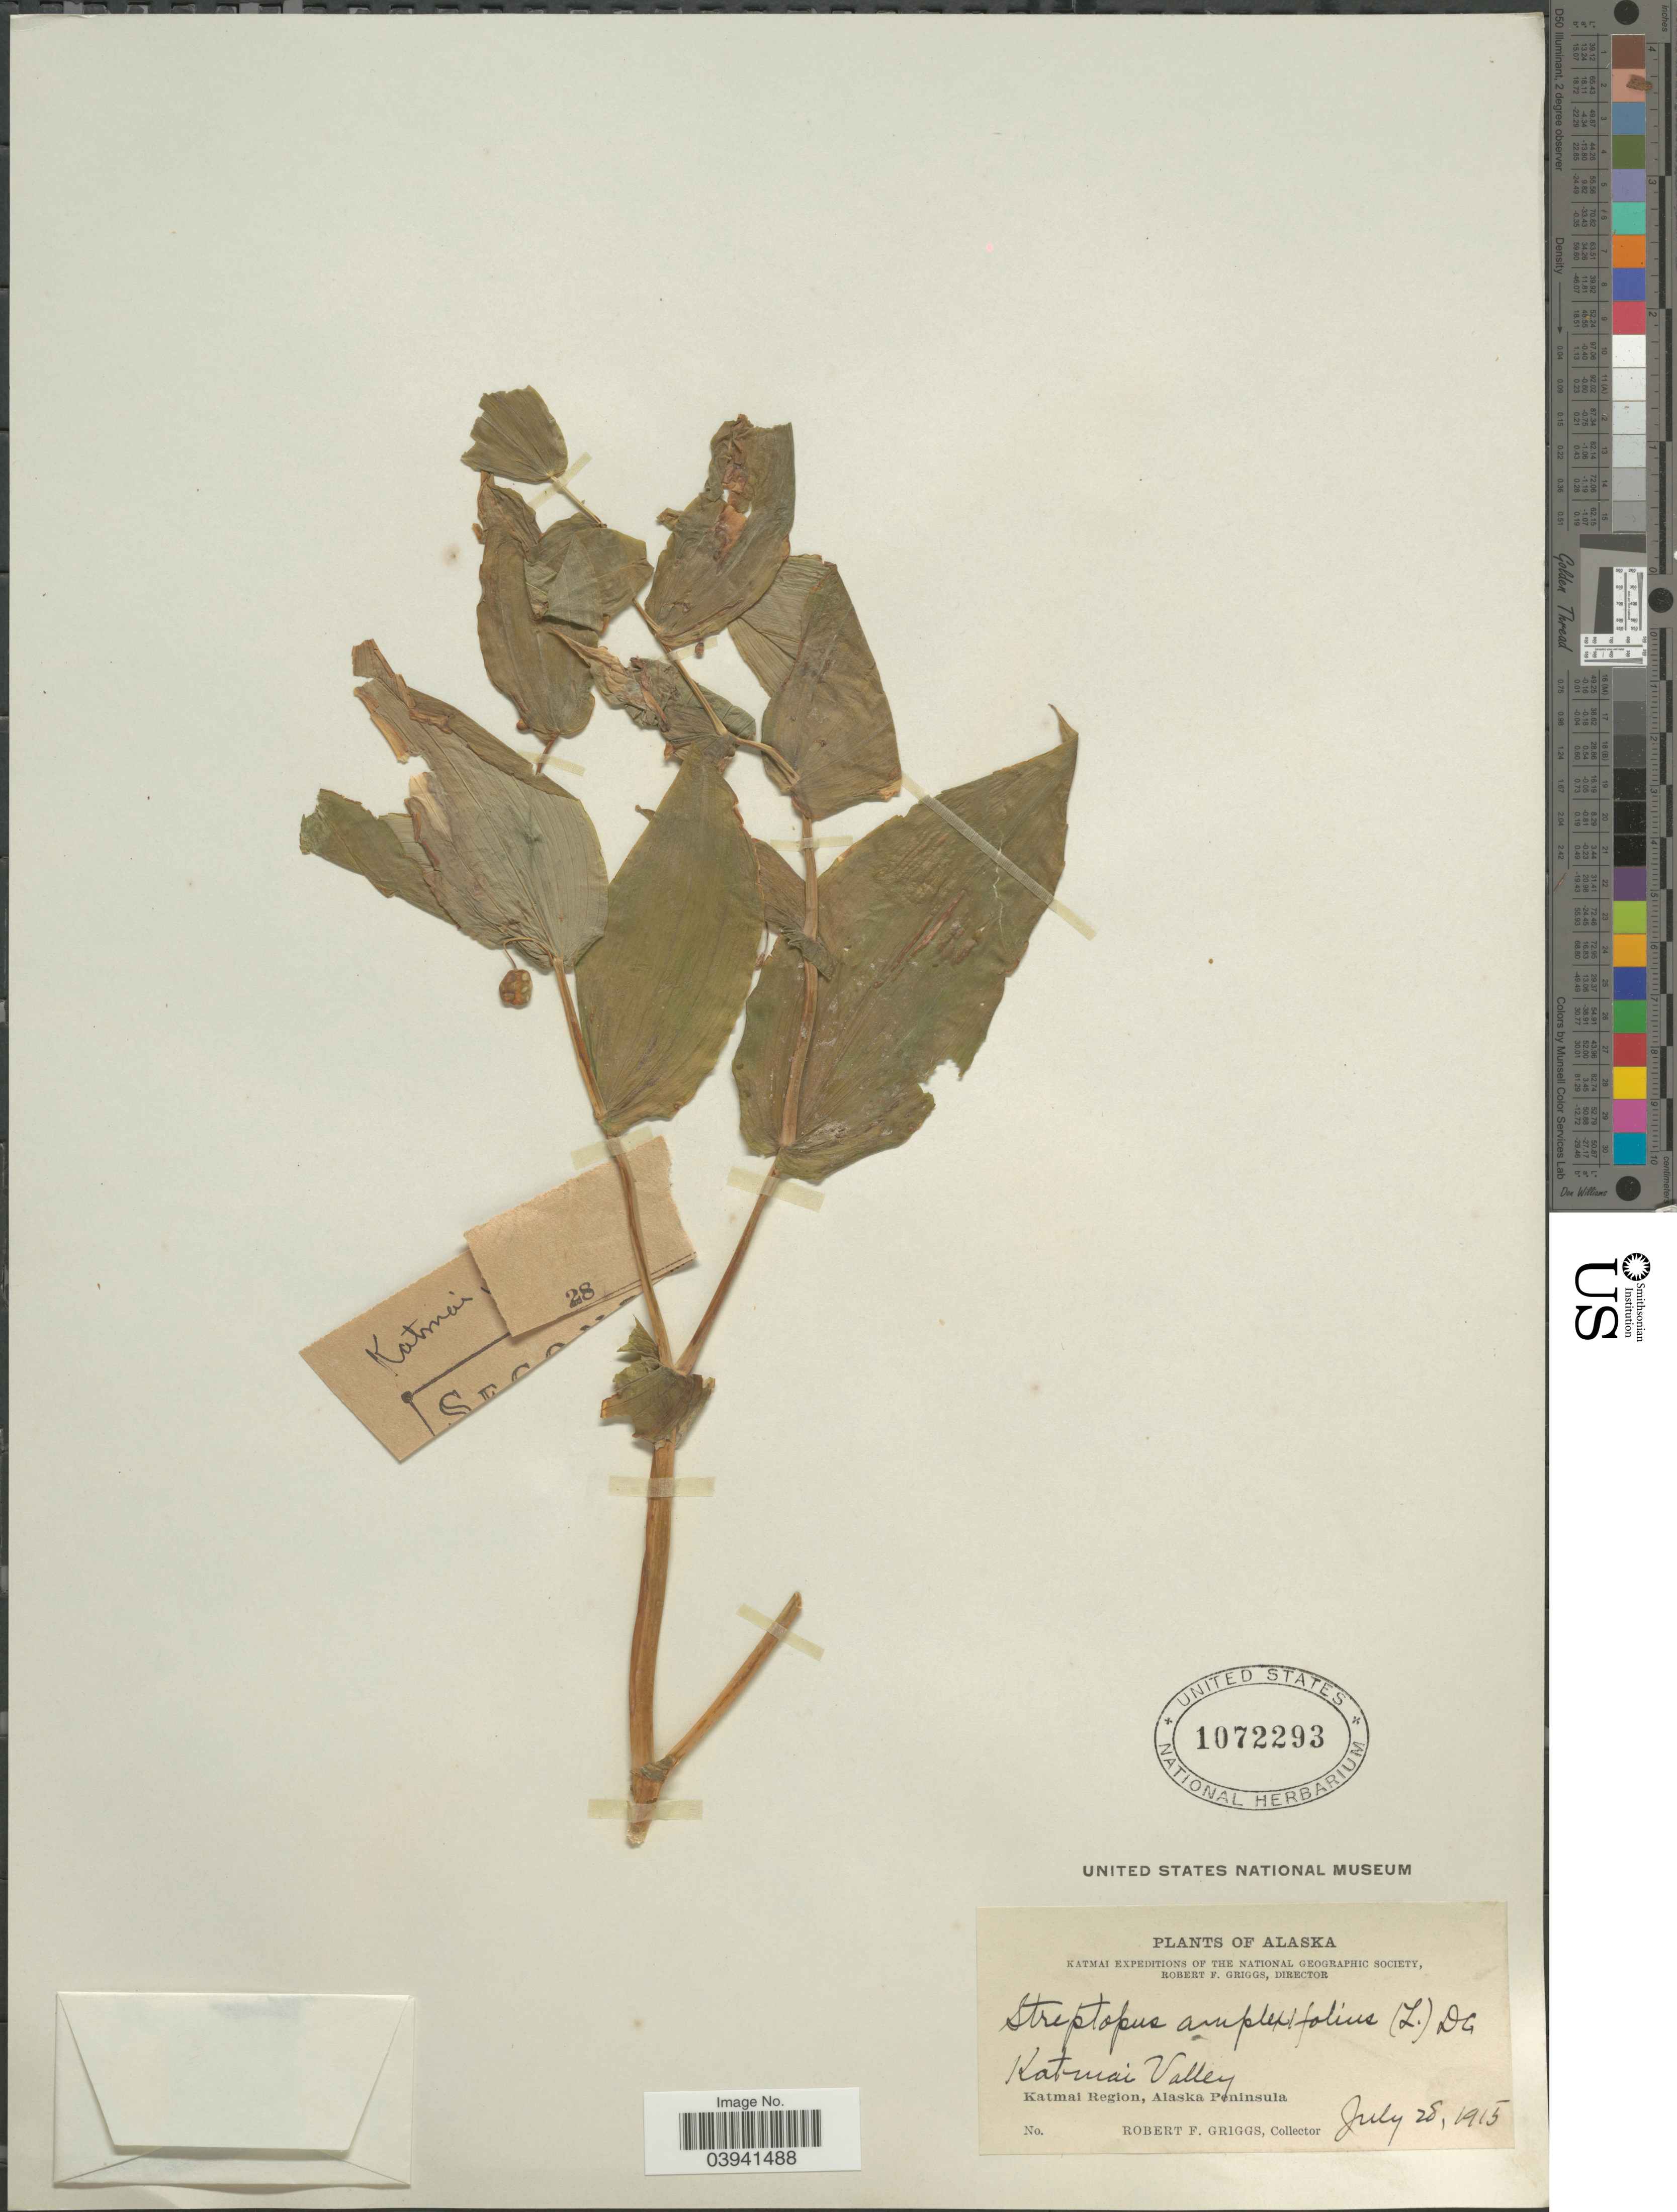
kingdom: Plantae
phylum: Tracheophyta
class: Liliopsida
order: Liliales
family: Liliaceae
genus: Streptopus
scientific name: Streptopus amplexifolius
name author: (L.) DC.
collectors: R. F. Griggs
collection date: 1915-07-28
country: United States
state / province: Alaska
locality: Katmai Valley. Katmai Region, Alaska Peninsula.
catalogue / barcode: US 1072293